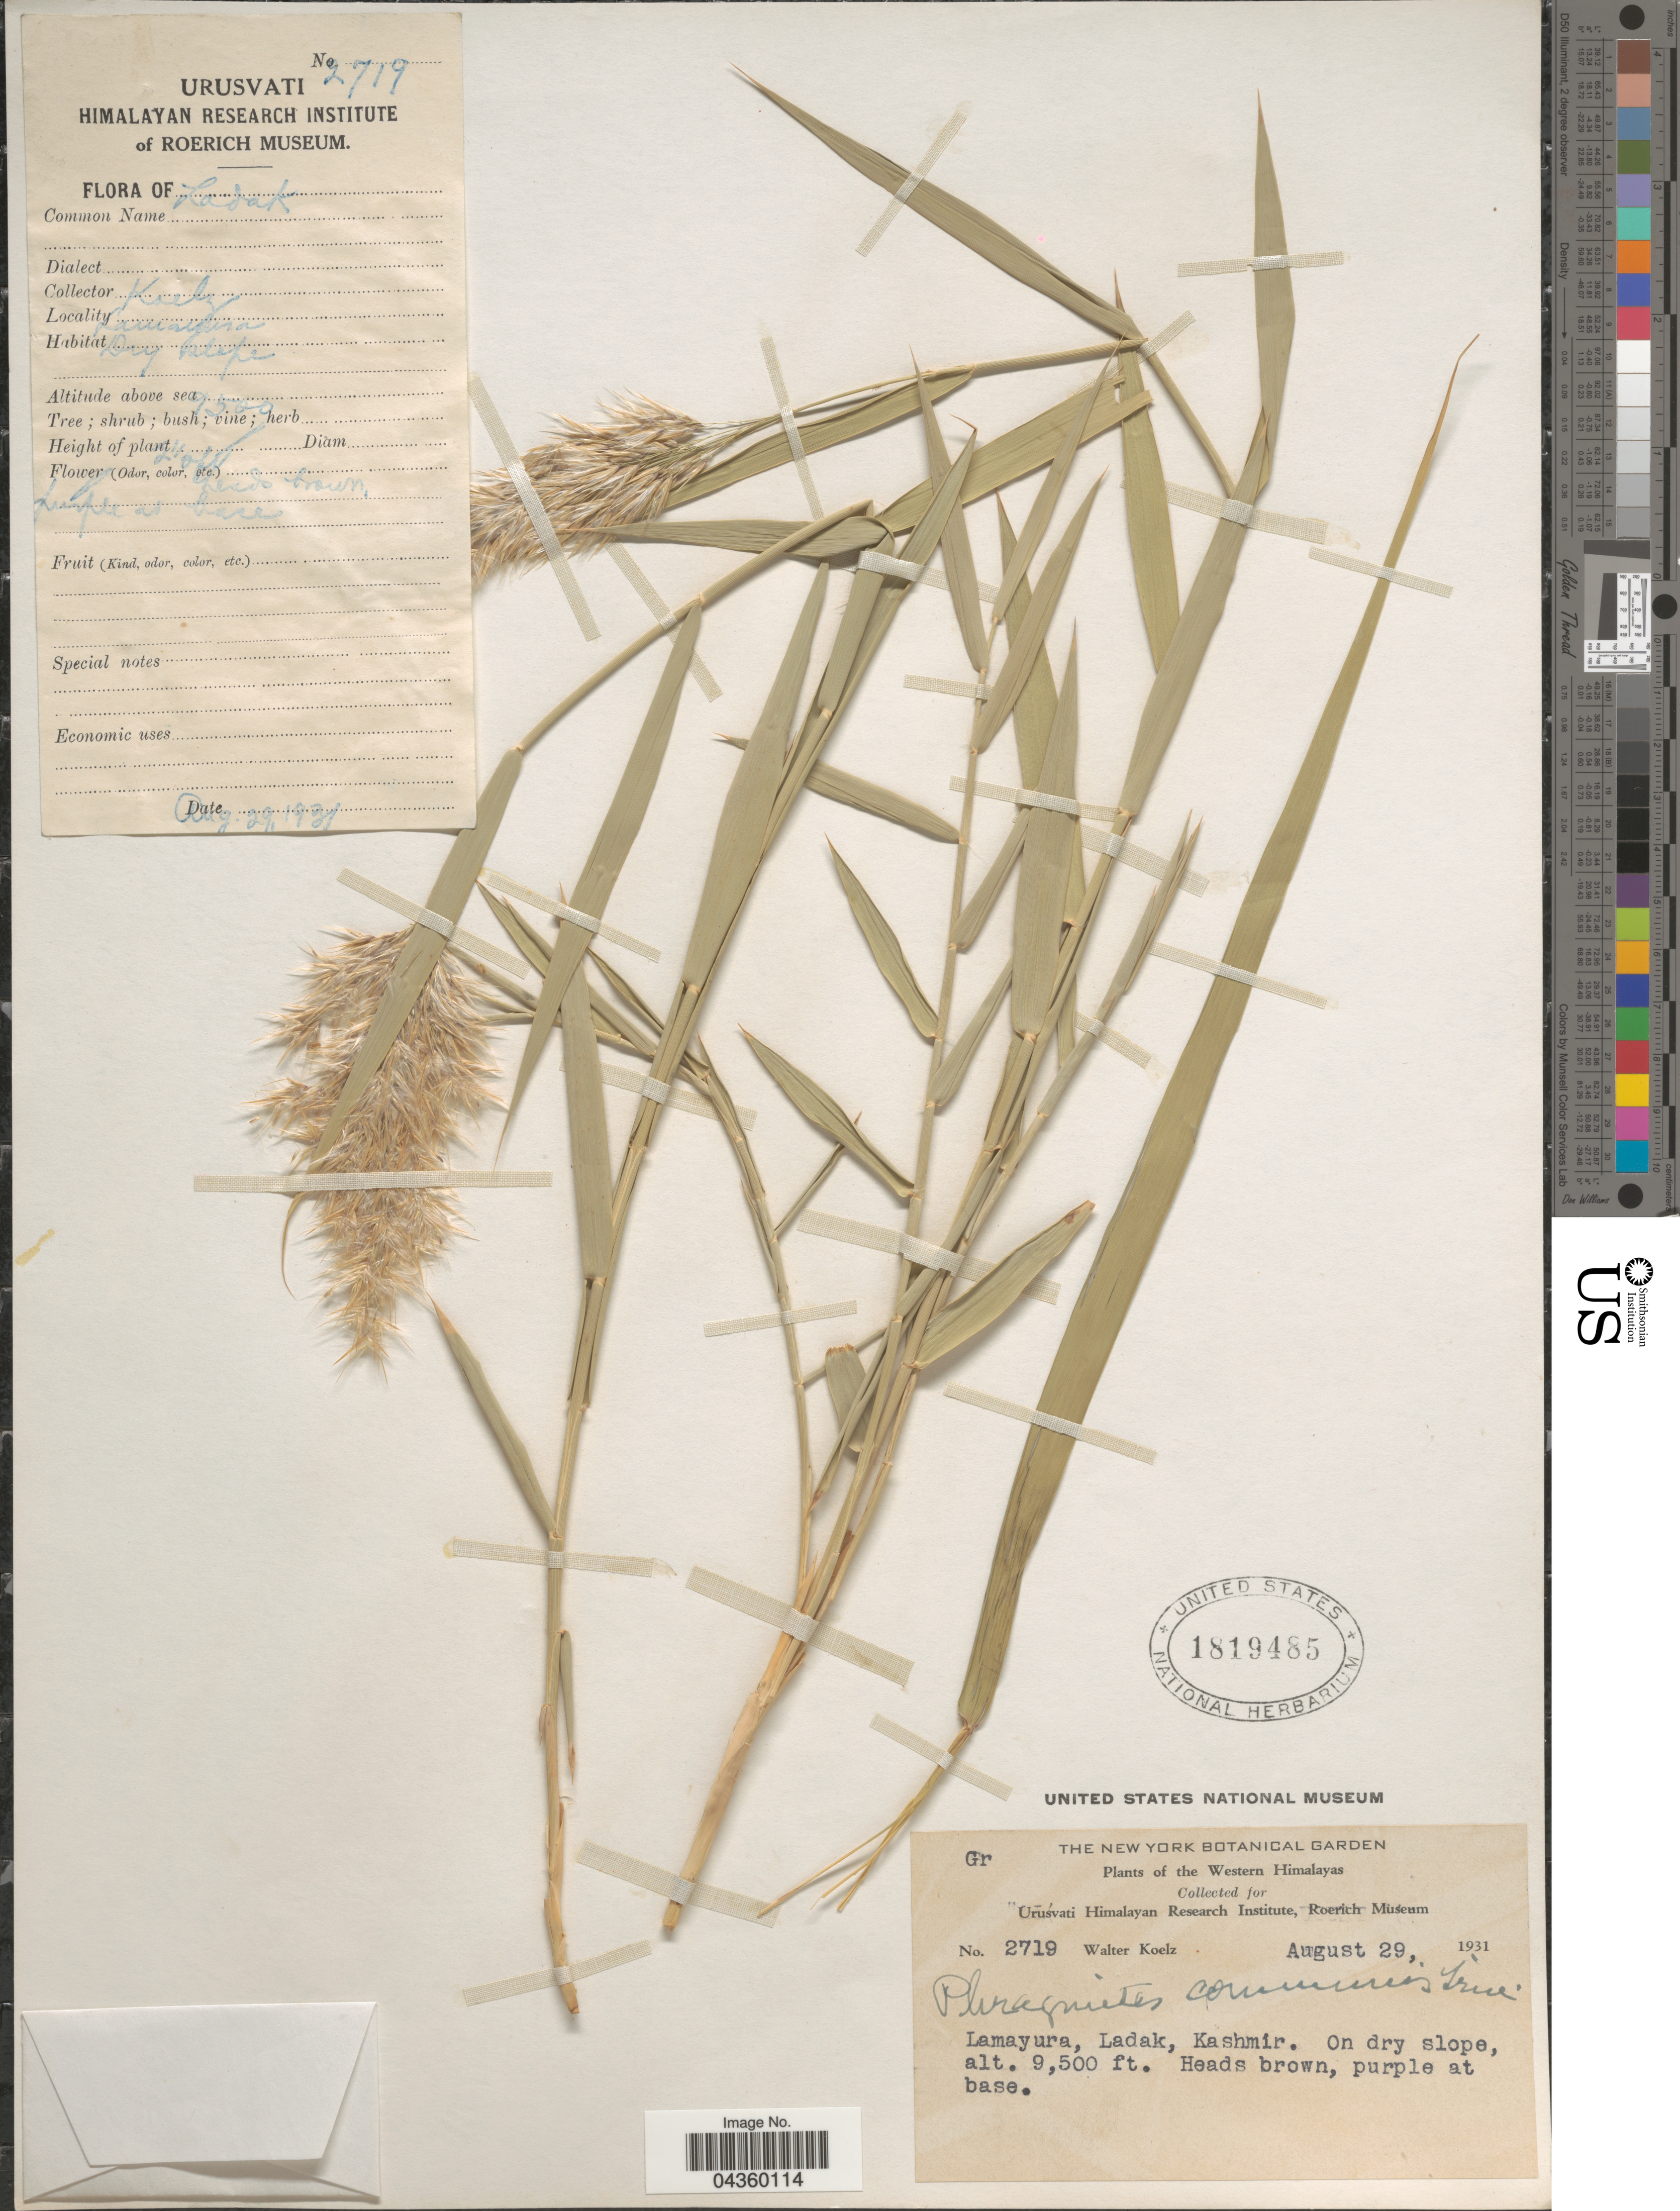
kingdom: Plantae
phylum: Tracheophyta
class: Liliopsida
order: Poales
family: Poaceae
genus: Phragmites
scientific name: Phragmites australis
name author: (Cav.) Trin. ex Steud.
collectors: W. N. Koelz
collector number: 2719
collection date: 1931-08-29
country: India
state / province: Ladakh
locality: Western Himalayas. Lamayura, Ladak, Kashmir.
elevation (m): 2896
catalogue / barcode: US 1819485